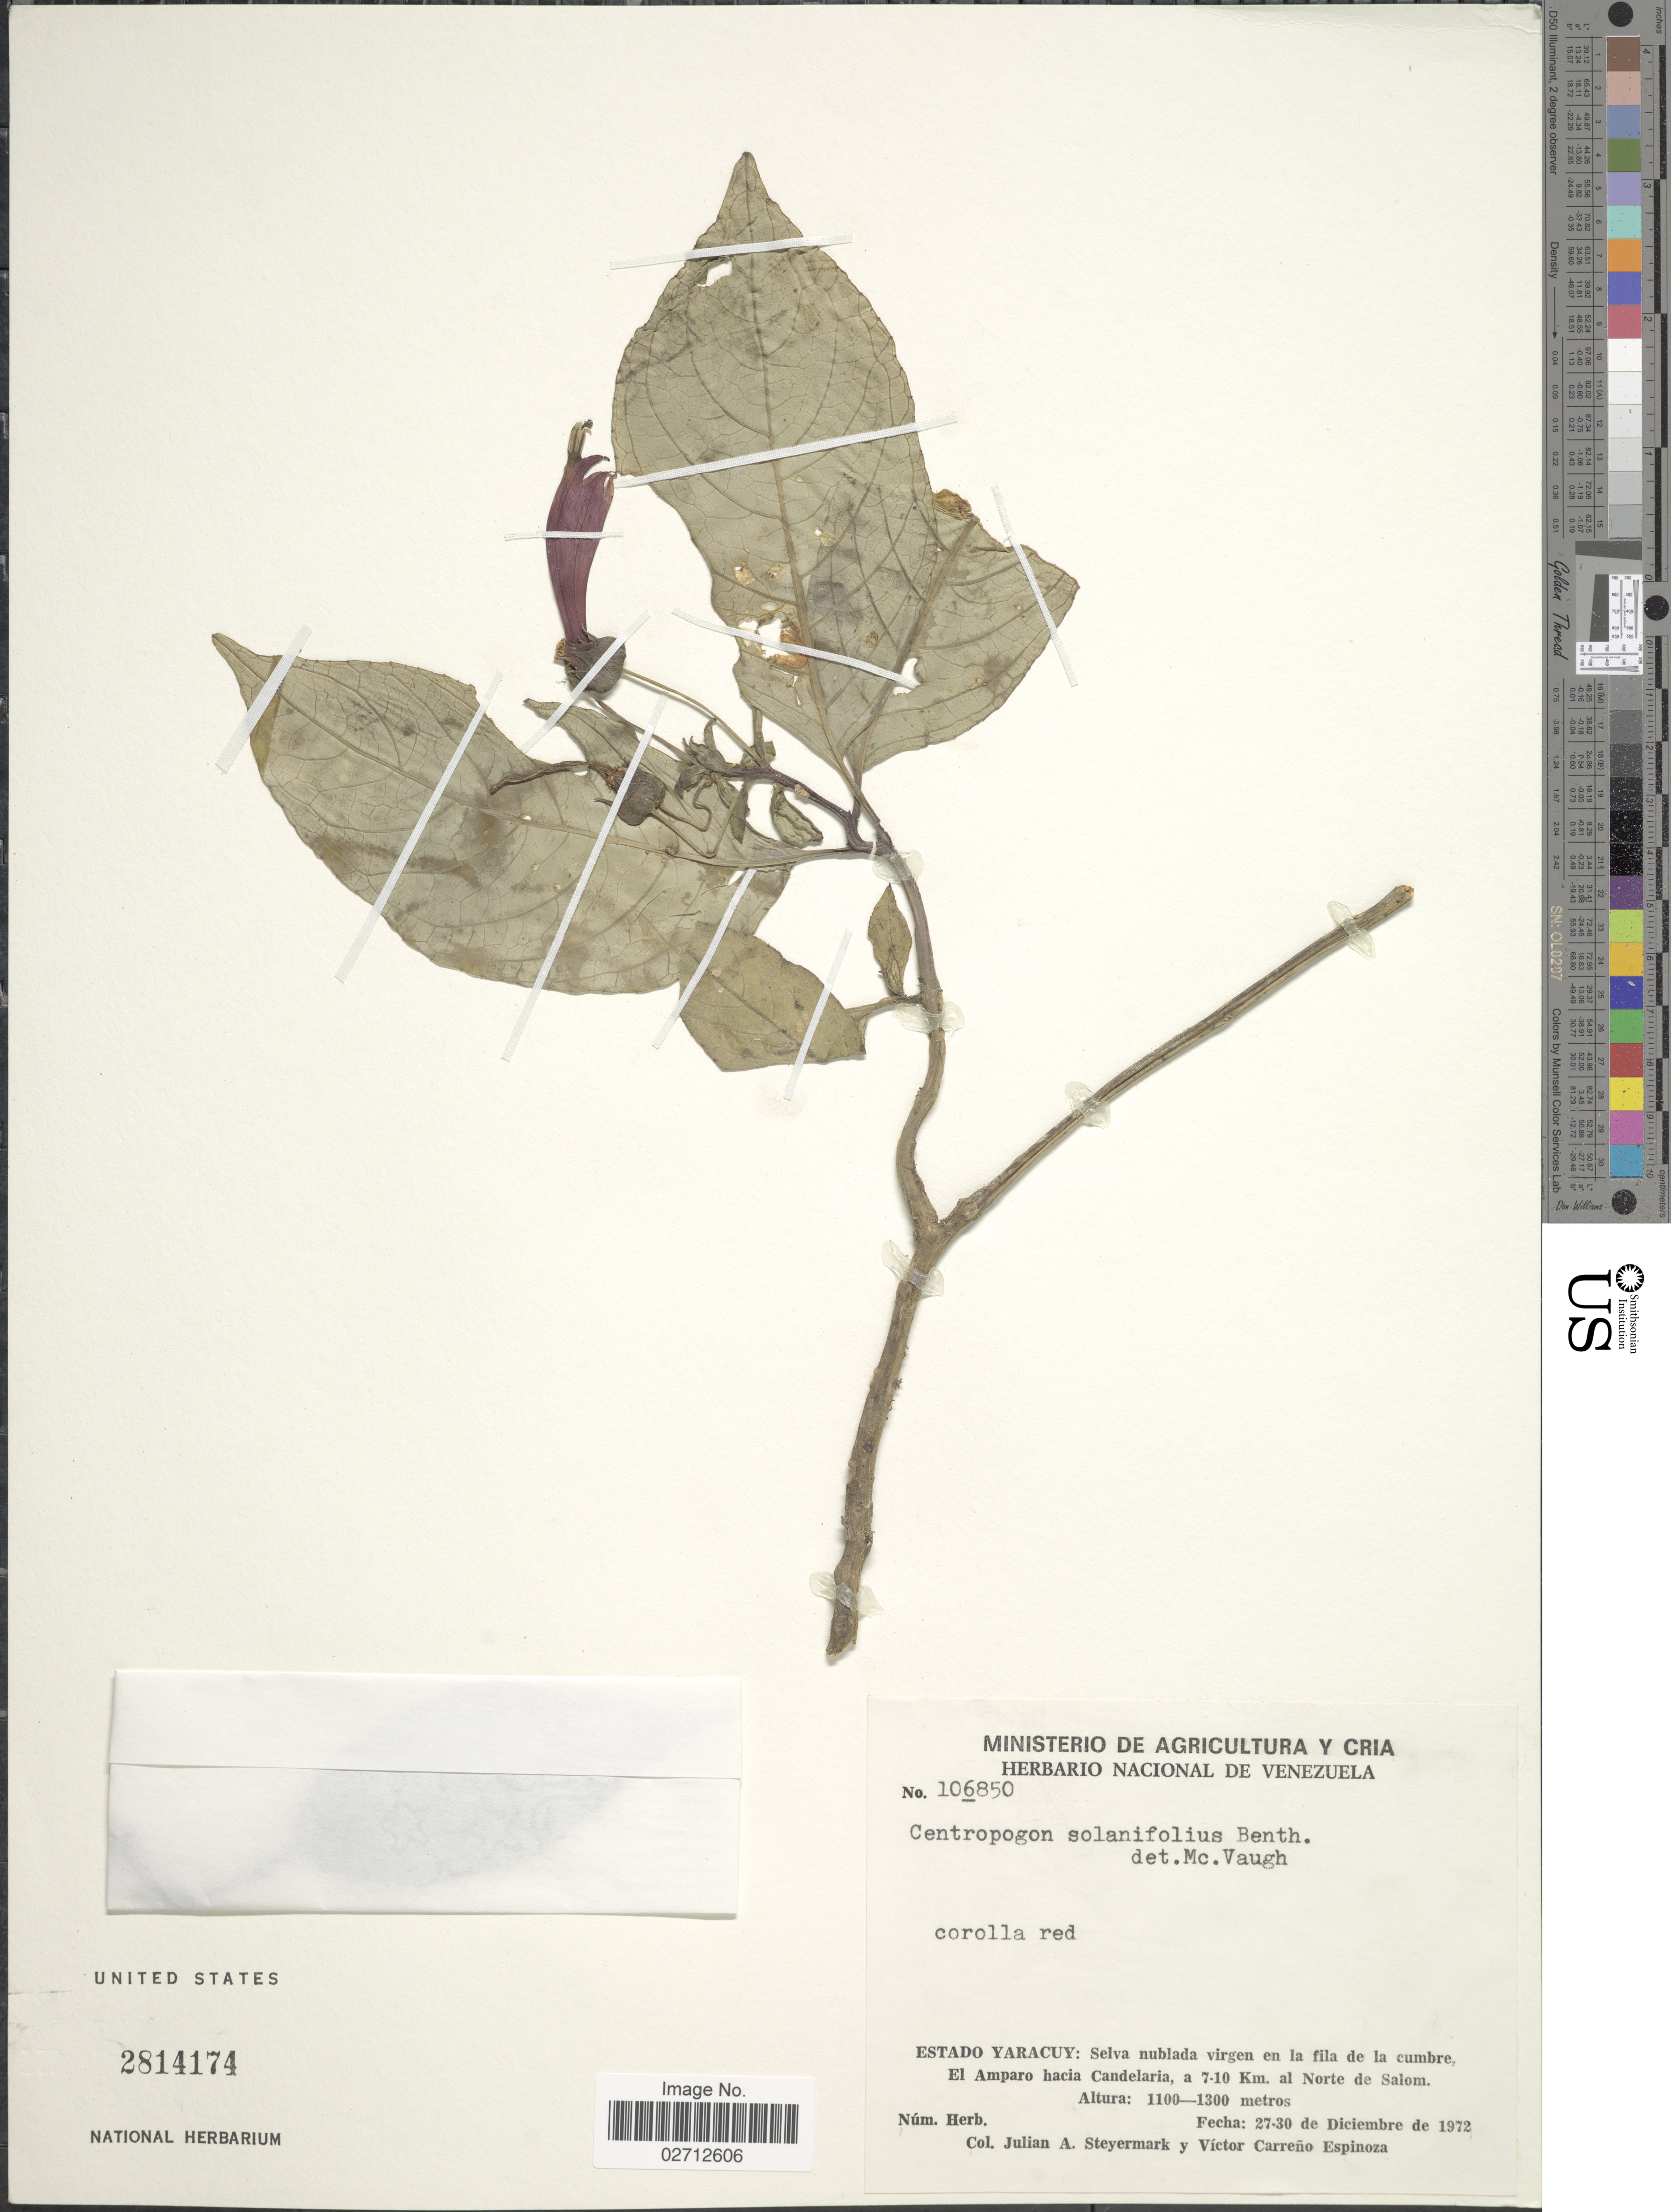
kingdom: Plantae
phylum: Tracheophyta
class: Magnoliopsida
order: Asterales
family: Campanulaceae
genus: Centropogon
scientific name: Centropogon solanifolius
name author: Benth.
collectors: J. Steyermark & V. Carreño E.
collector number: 106850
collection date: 1972-12-27/1972-12-30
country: Venezuela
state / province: Yaracuy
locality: Selva nublada virgen en la fila de la cumbre, El Amparo hacia Candelaria, a 7-10 Km al Norte de Salom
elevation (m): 1100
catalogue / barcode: US 2814174